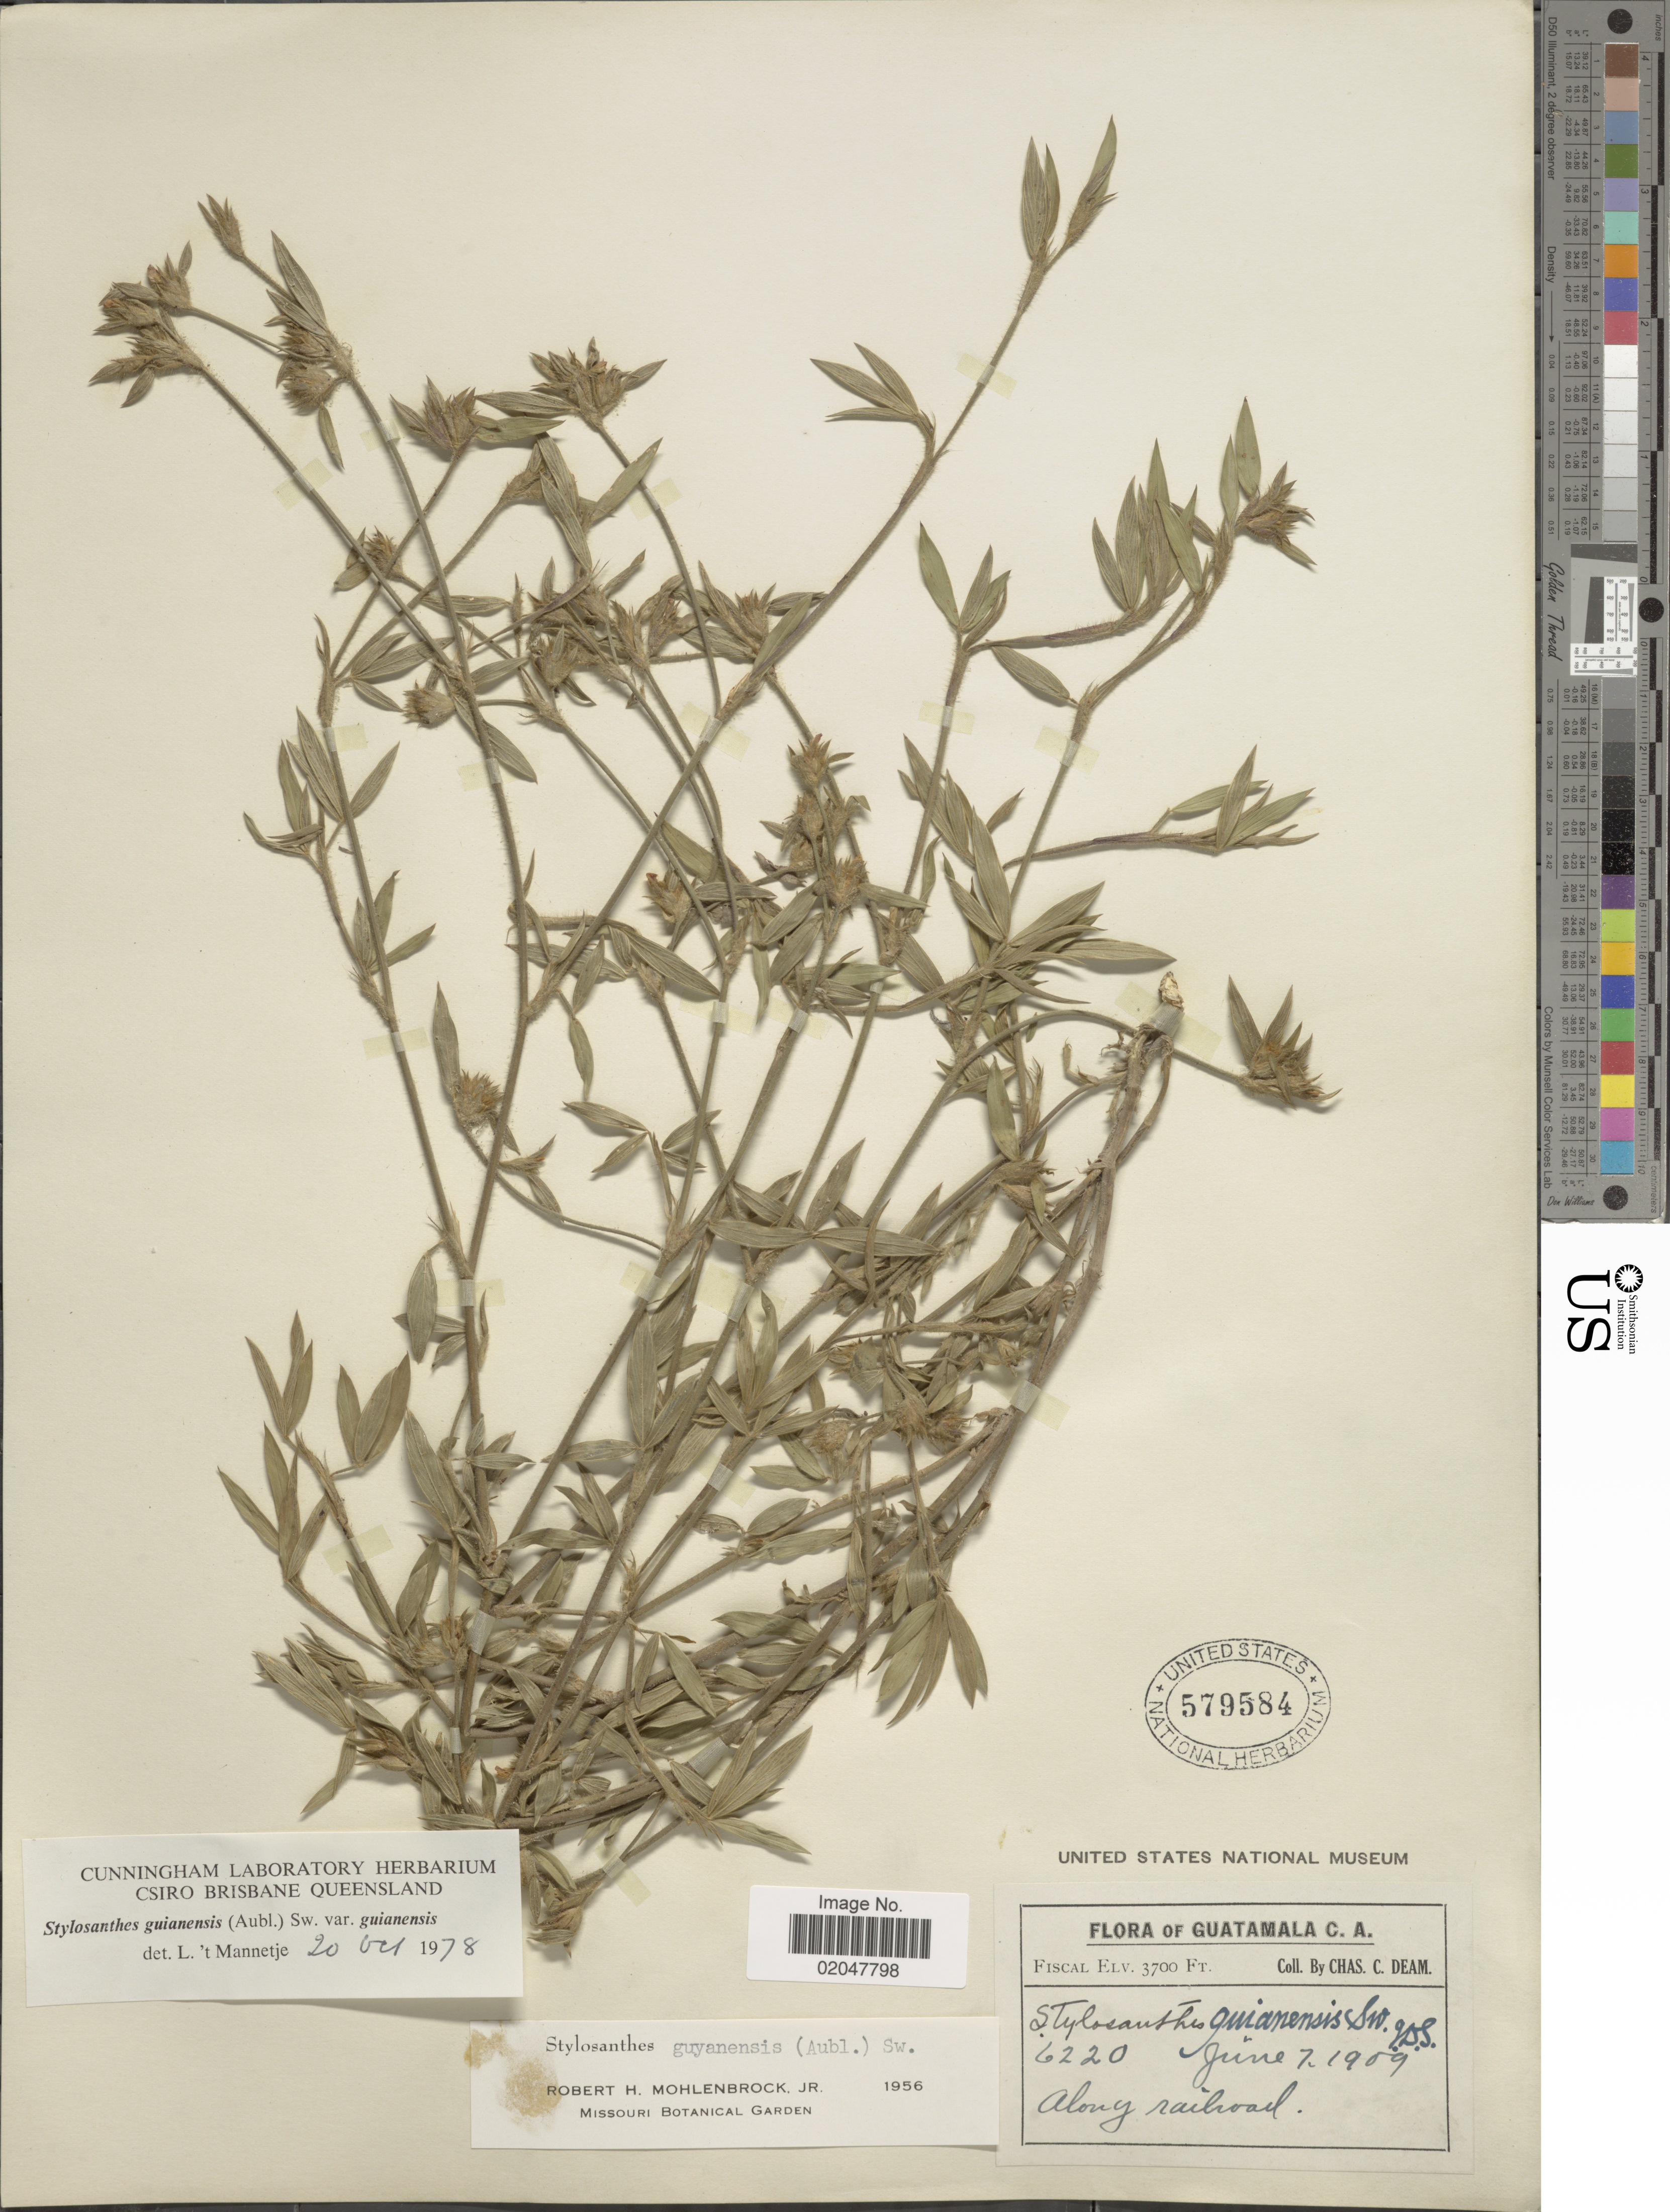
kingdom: Plantae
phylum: Tracheophyta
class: Magnoliopsida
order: Fabales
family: Fabaceae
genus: Stylosanthes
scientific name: Stylosanthes guianensis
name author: (Aubl.) Sw.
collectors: C. C. Deam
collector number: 6220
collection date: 1909-06-07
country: Guatemala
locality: Fiscal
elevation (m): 1128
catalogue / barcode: US 579584